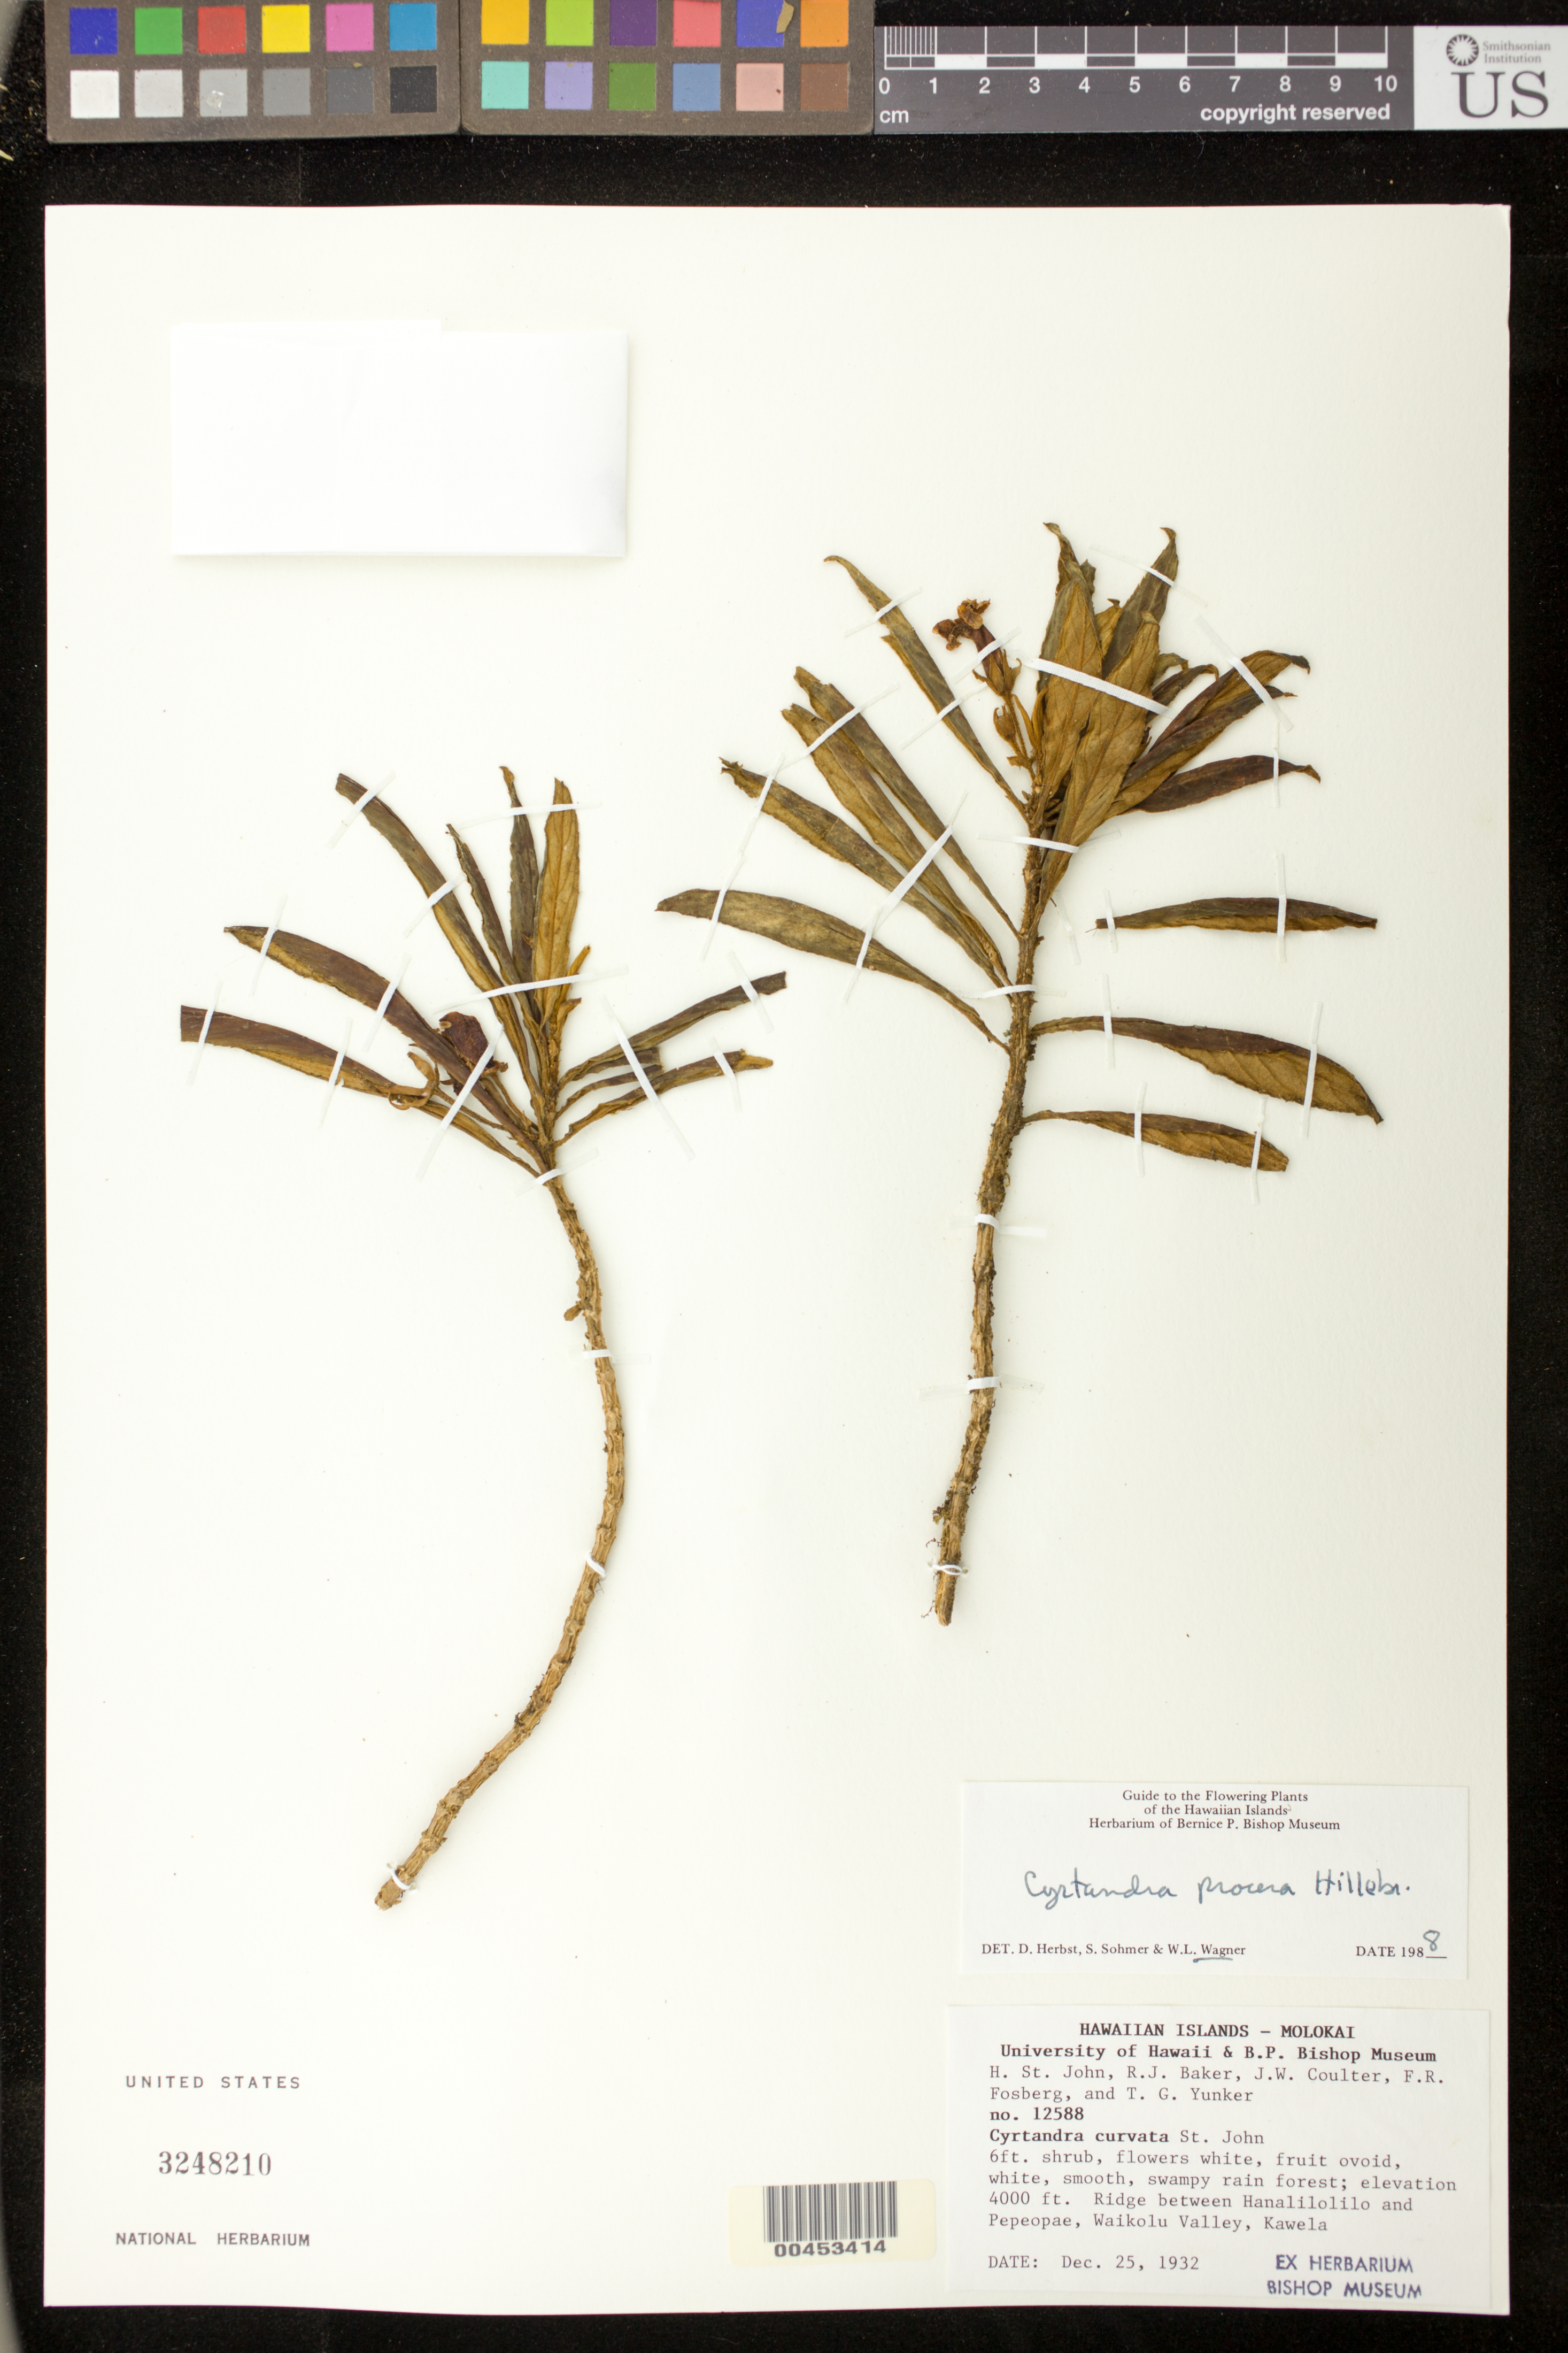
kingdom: Plantae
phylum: Tracheophyta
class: Magnoliopsida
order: Lamiales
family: Gesneriaceae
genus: Cyrtandra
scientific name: Cyrtandra procera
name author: Hillebr.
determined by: Herbst, D. R.; Sohmer, S. H.; Wagner, W. L.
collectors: H. St. John, R. J. Baker, J. W. Coulter, F. R. Fosberg & T. G. Yuncker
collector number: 12588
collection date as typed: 25 Dec 1932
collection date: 1932-12-25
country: United States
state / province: Hawaii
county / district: Maui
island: Moloka'i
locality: Ridge between Hanalilolilo and Pepeopae, Waikolu Valley, Kawela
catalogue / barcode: US 3248210